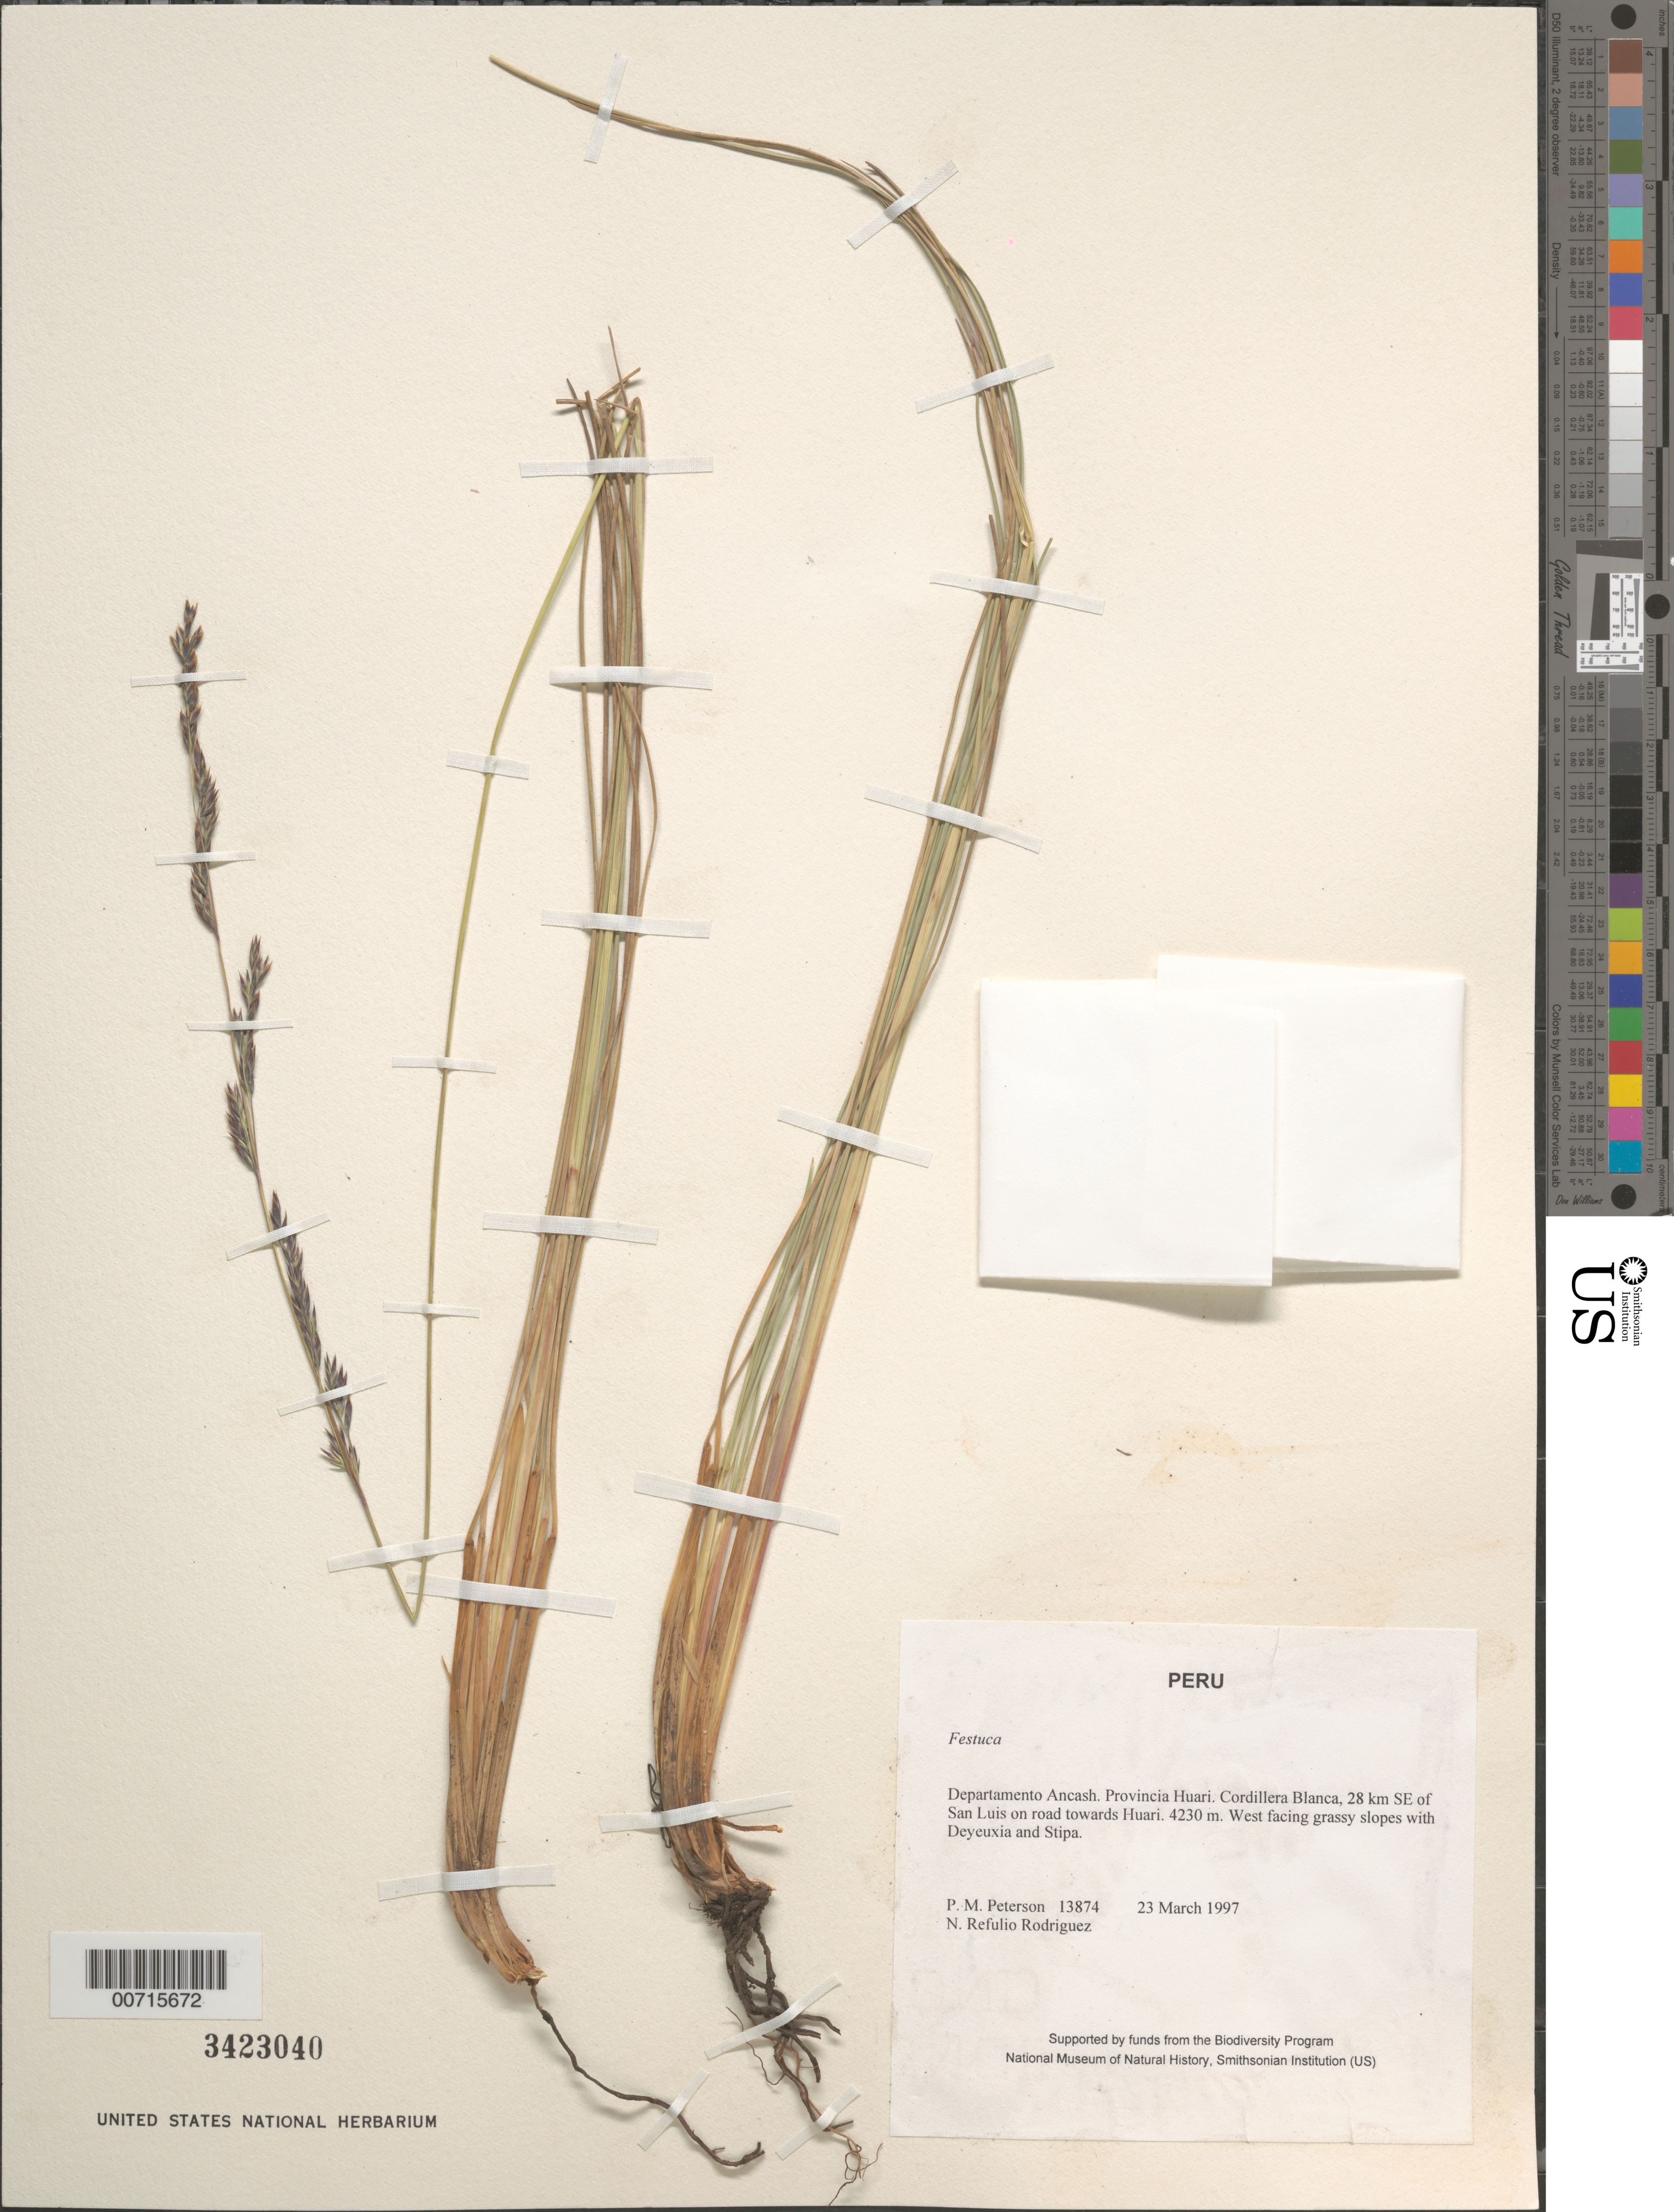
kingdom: Plantae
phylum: Tracheophyta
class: Liliopsida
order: Poales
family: Poaceae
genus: Festuca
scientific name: Festuca sp.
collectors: P. M. Peterson & N. Refulio-Rodríguez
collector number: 13874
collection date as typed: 23 Mar 1997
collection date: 1997-03-23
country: Peru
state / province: Ancash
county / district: Huari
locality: Cordillera Blanca, 28 km SE of San Luis on road towards Huari.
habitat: West facing grassy slopes with Deyeuxia and Stipa.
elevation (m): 4230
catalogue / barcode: US 3423040